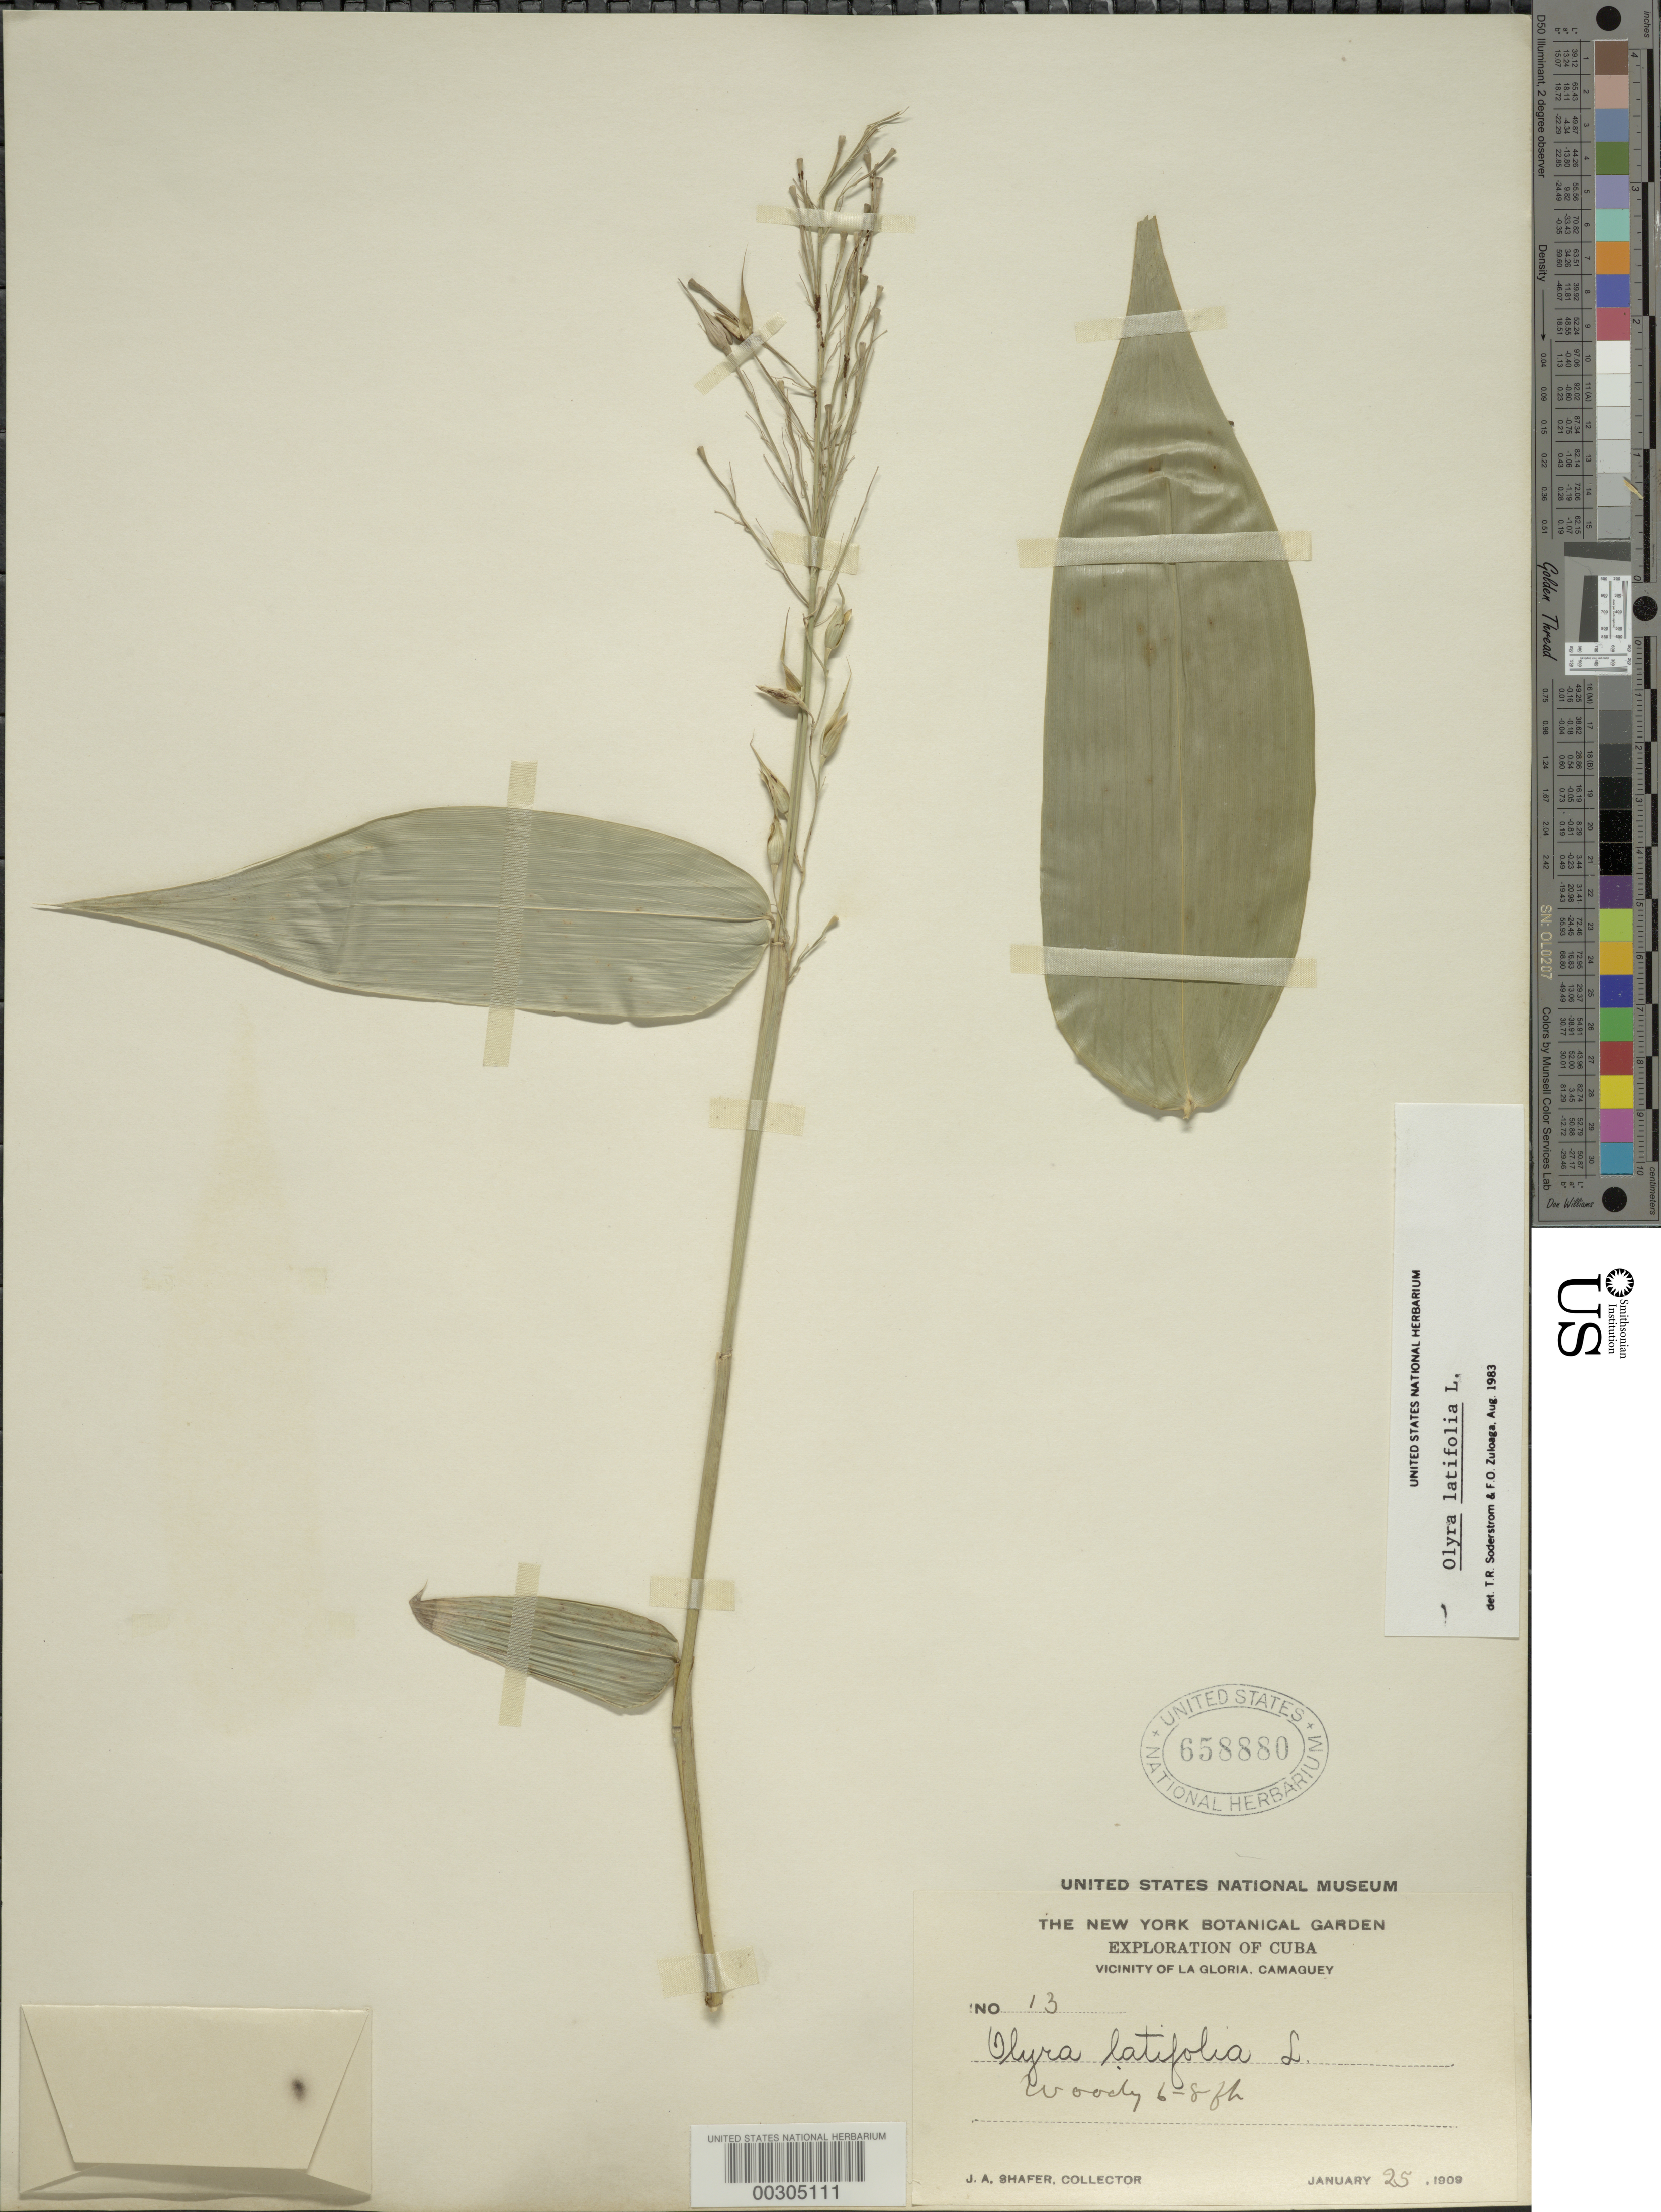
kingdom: Plantae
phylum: Tracheophyta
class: Liliopsida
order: Poales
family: Poaceae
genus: Olyra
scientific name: Olyra latifolia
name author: L.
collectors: J. A. Shafer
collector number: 13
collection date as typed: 25 Jan 1909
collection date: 1909-01-25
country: Cuba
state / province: Camagüey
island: Greater Antilles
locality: La Gloria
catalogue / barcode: US 658880